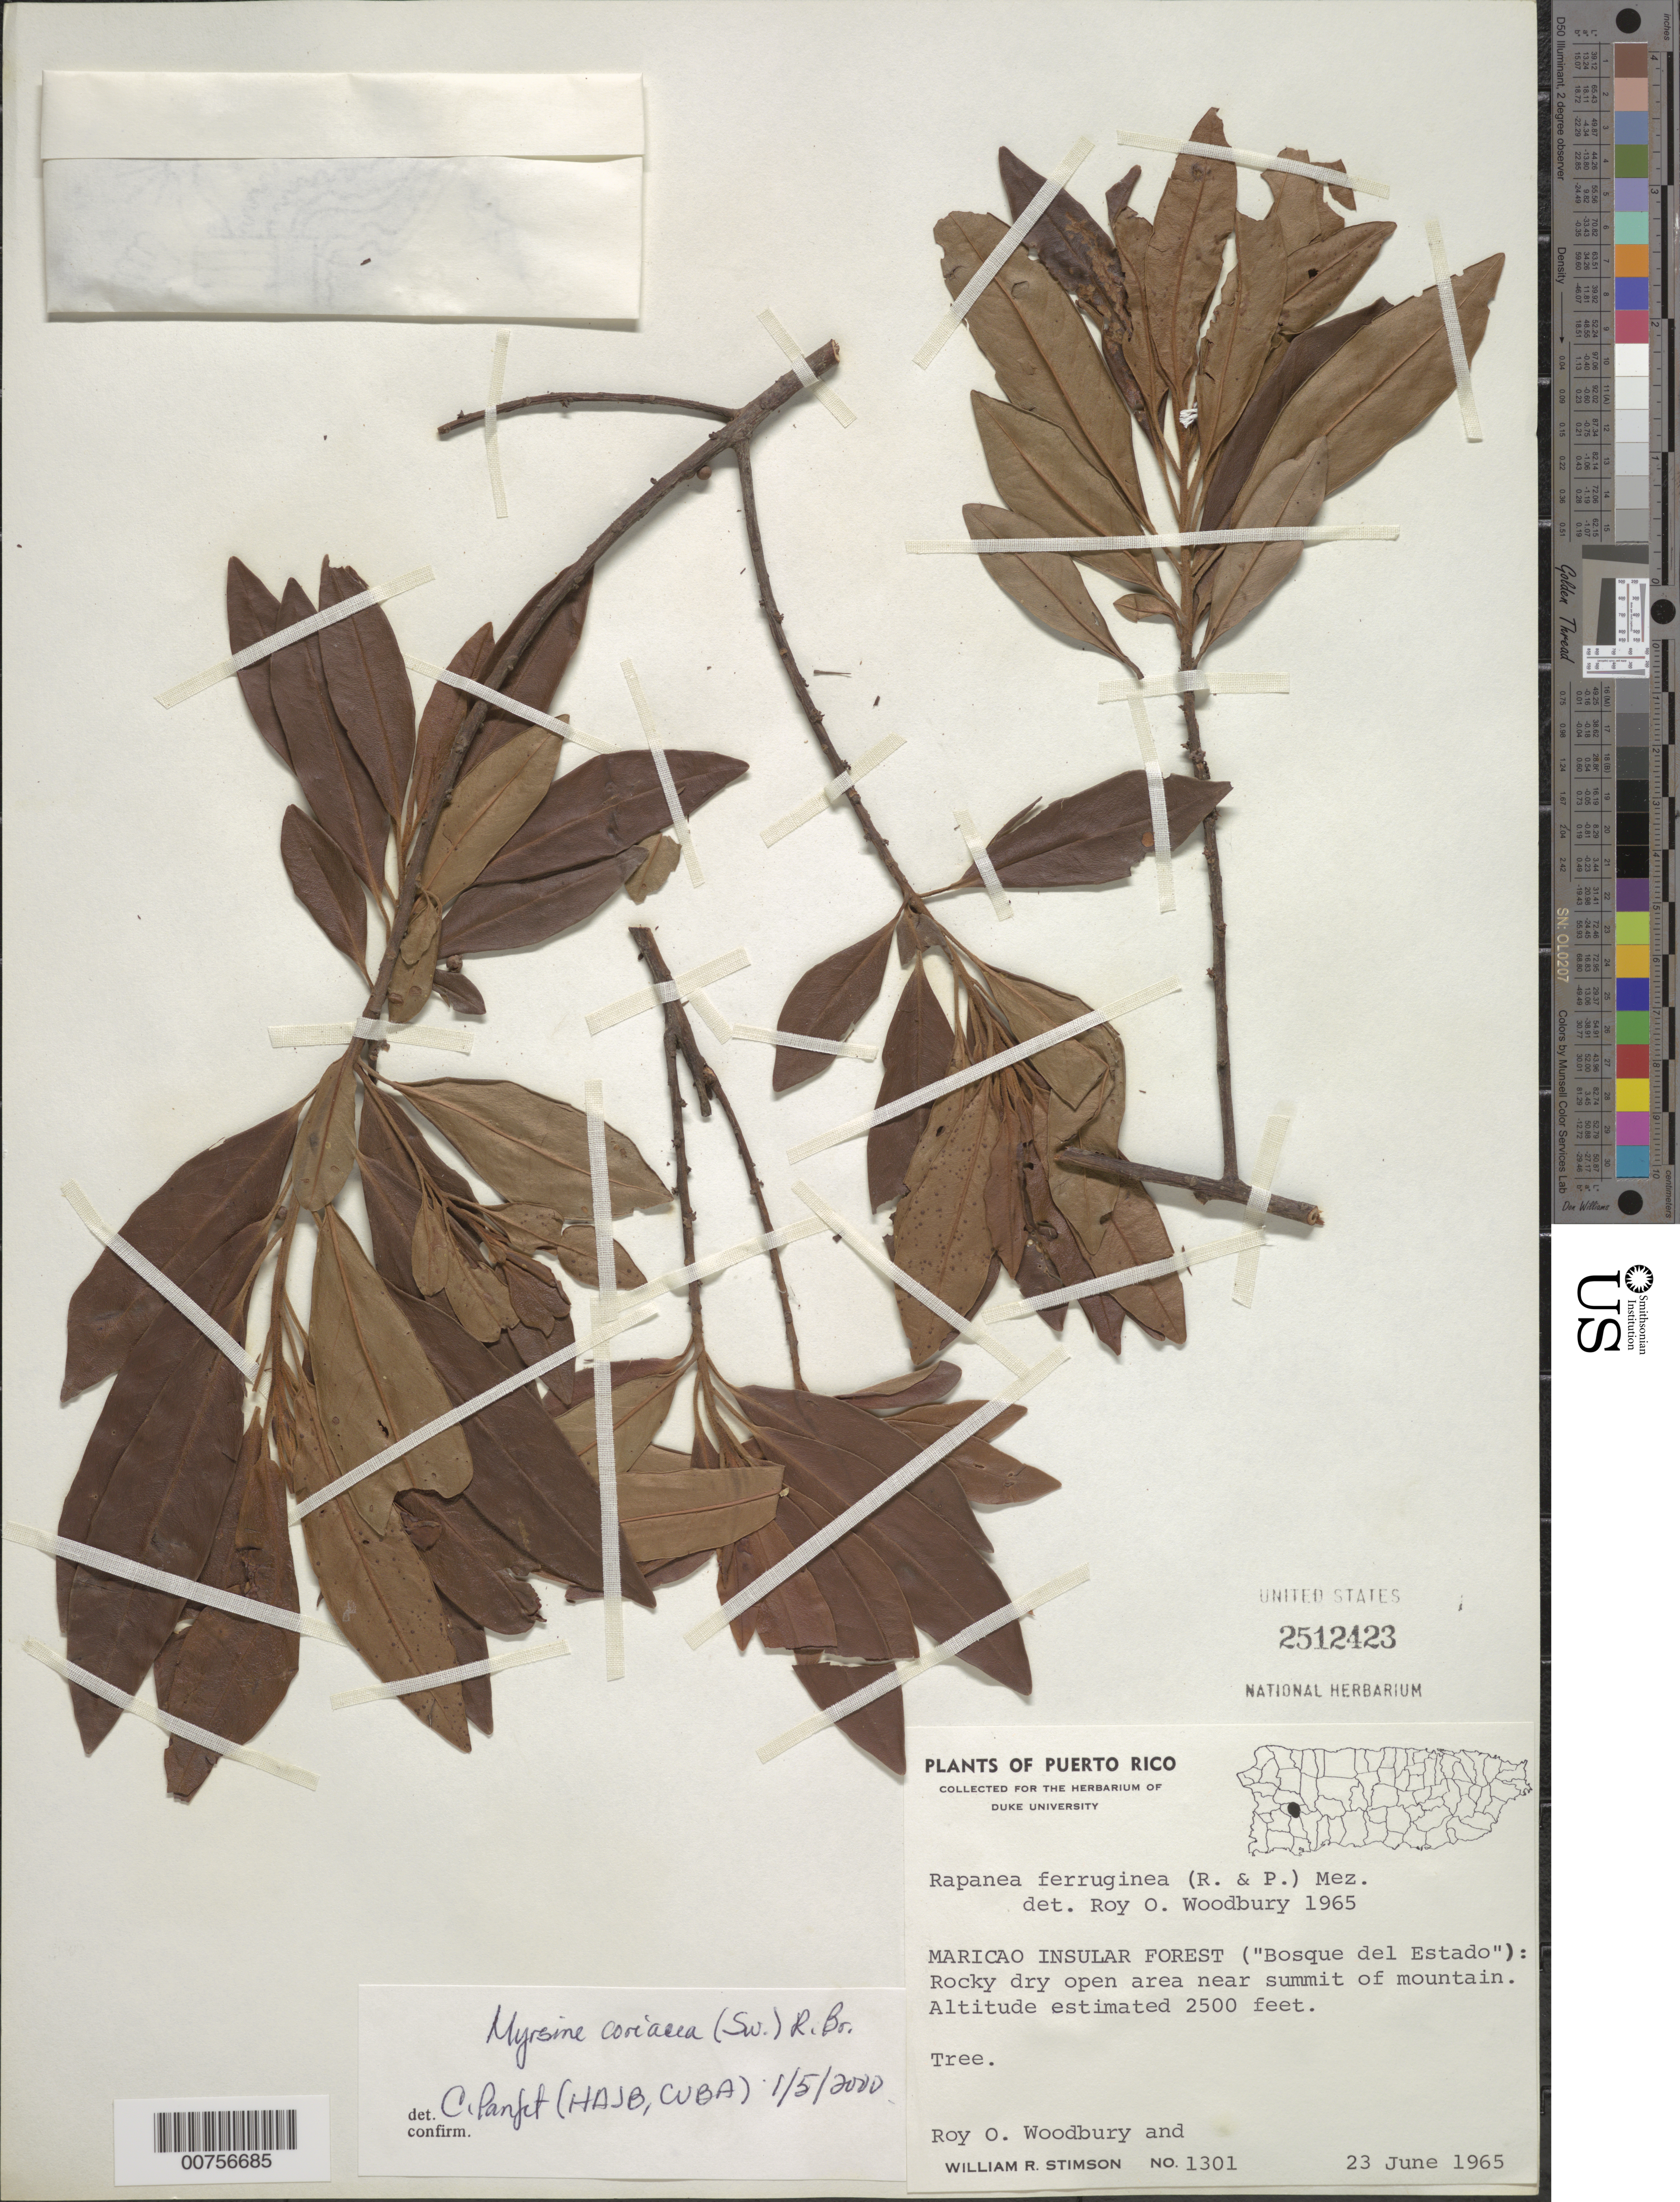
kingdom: Plantae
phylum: Tracheophyta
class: Magnoliopsida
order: Ericales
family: Primulaceae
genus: Myrsine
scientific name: Myrsine coriacea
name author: (Sw.) R. Br. ex Roem. & Schult.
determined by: Panfet, C.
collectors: R. O. Woodbury & W. R. Stimson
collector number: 1301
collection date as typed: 23 Jun 1965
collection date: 1965-06-23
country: Puerto Rico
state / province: Maricao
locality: Maricao Insular Forest ("Bosque del Estado"): rocky dry area near summit of mountain.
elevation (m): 762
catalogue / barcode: US 2512423